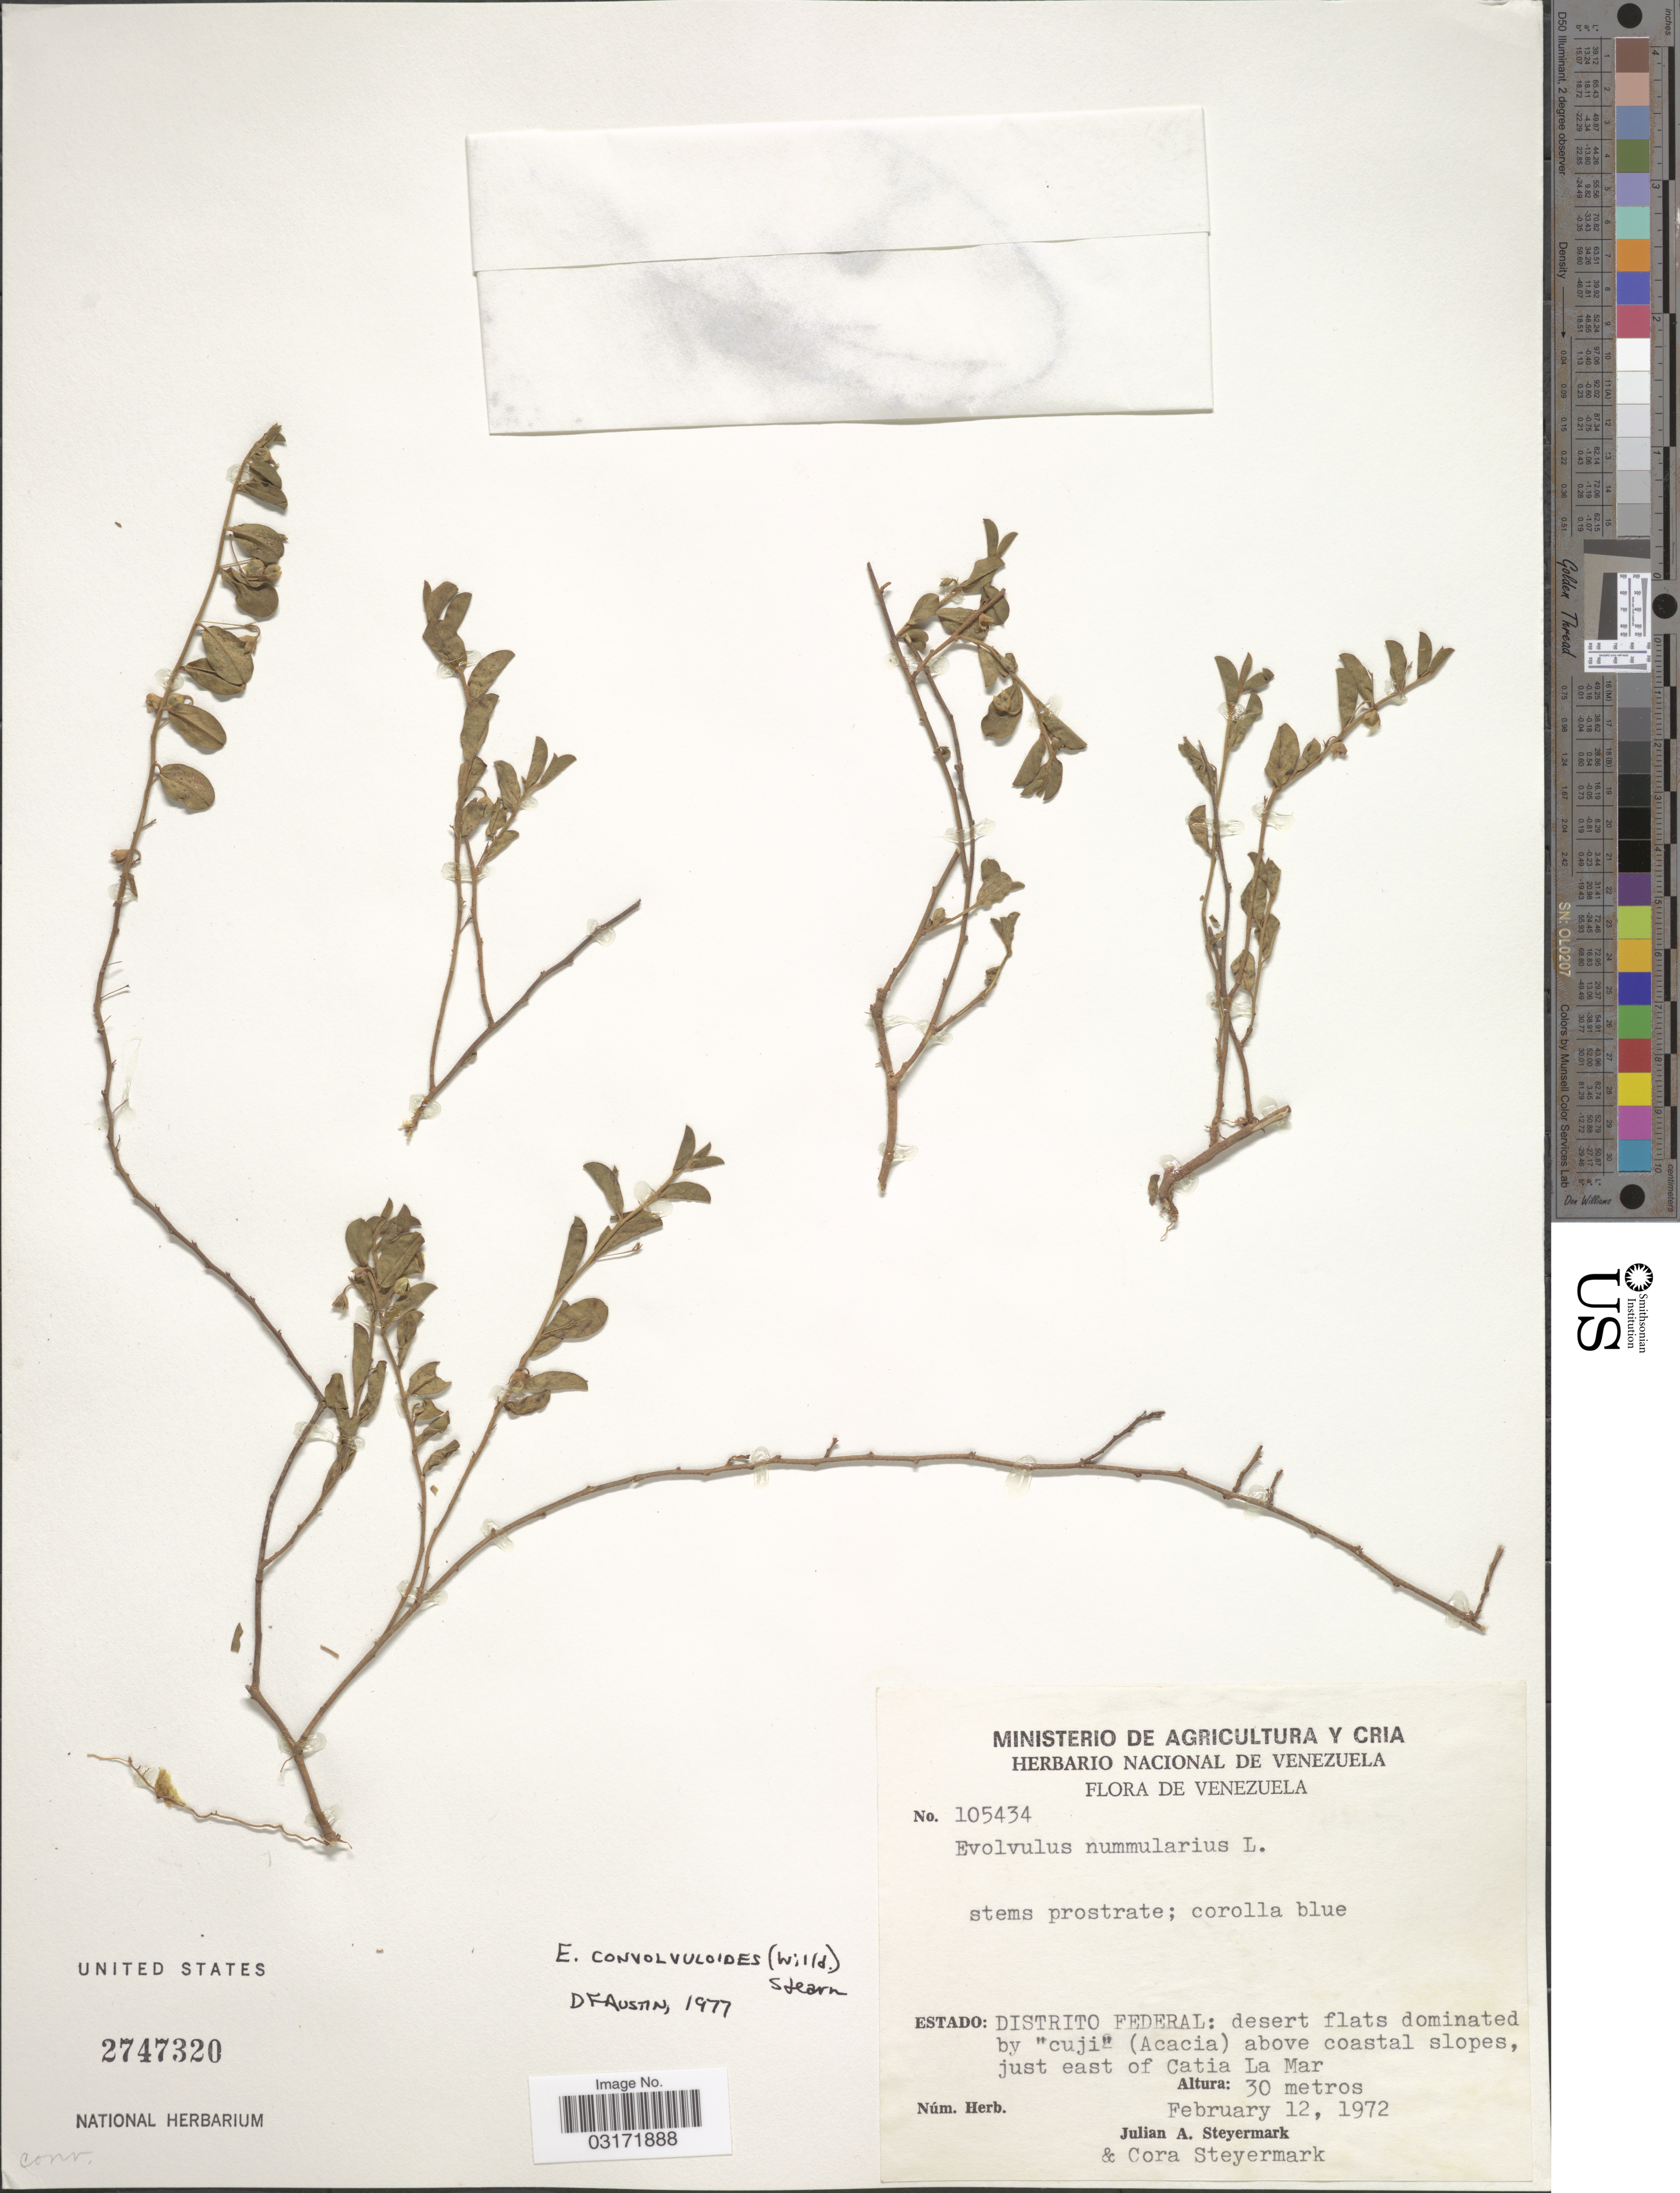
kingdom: Plantae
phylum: Tracheophyta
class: Magnoliopsida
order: Solanales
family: Convolvulaceae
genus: Evolvulus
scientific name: Evolvulus convolvuloides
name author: (Willd. ex Schult.) Stearn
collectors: J. Steyermark & C. Steyermark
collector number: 105434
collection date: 1972-02-12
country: Venezuela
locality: Estado: Distrito Federal: desert flats dominated by "cuji" (Acacia) above coastal slopes, just east of Catia La Mar.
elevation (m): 30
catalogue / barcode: US 2747320